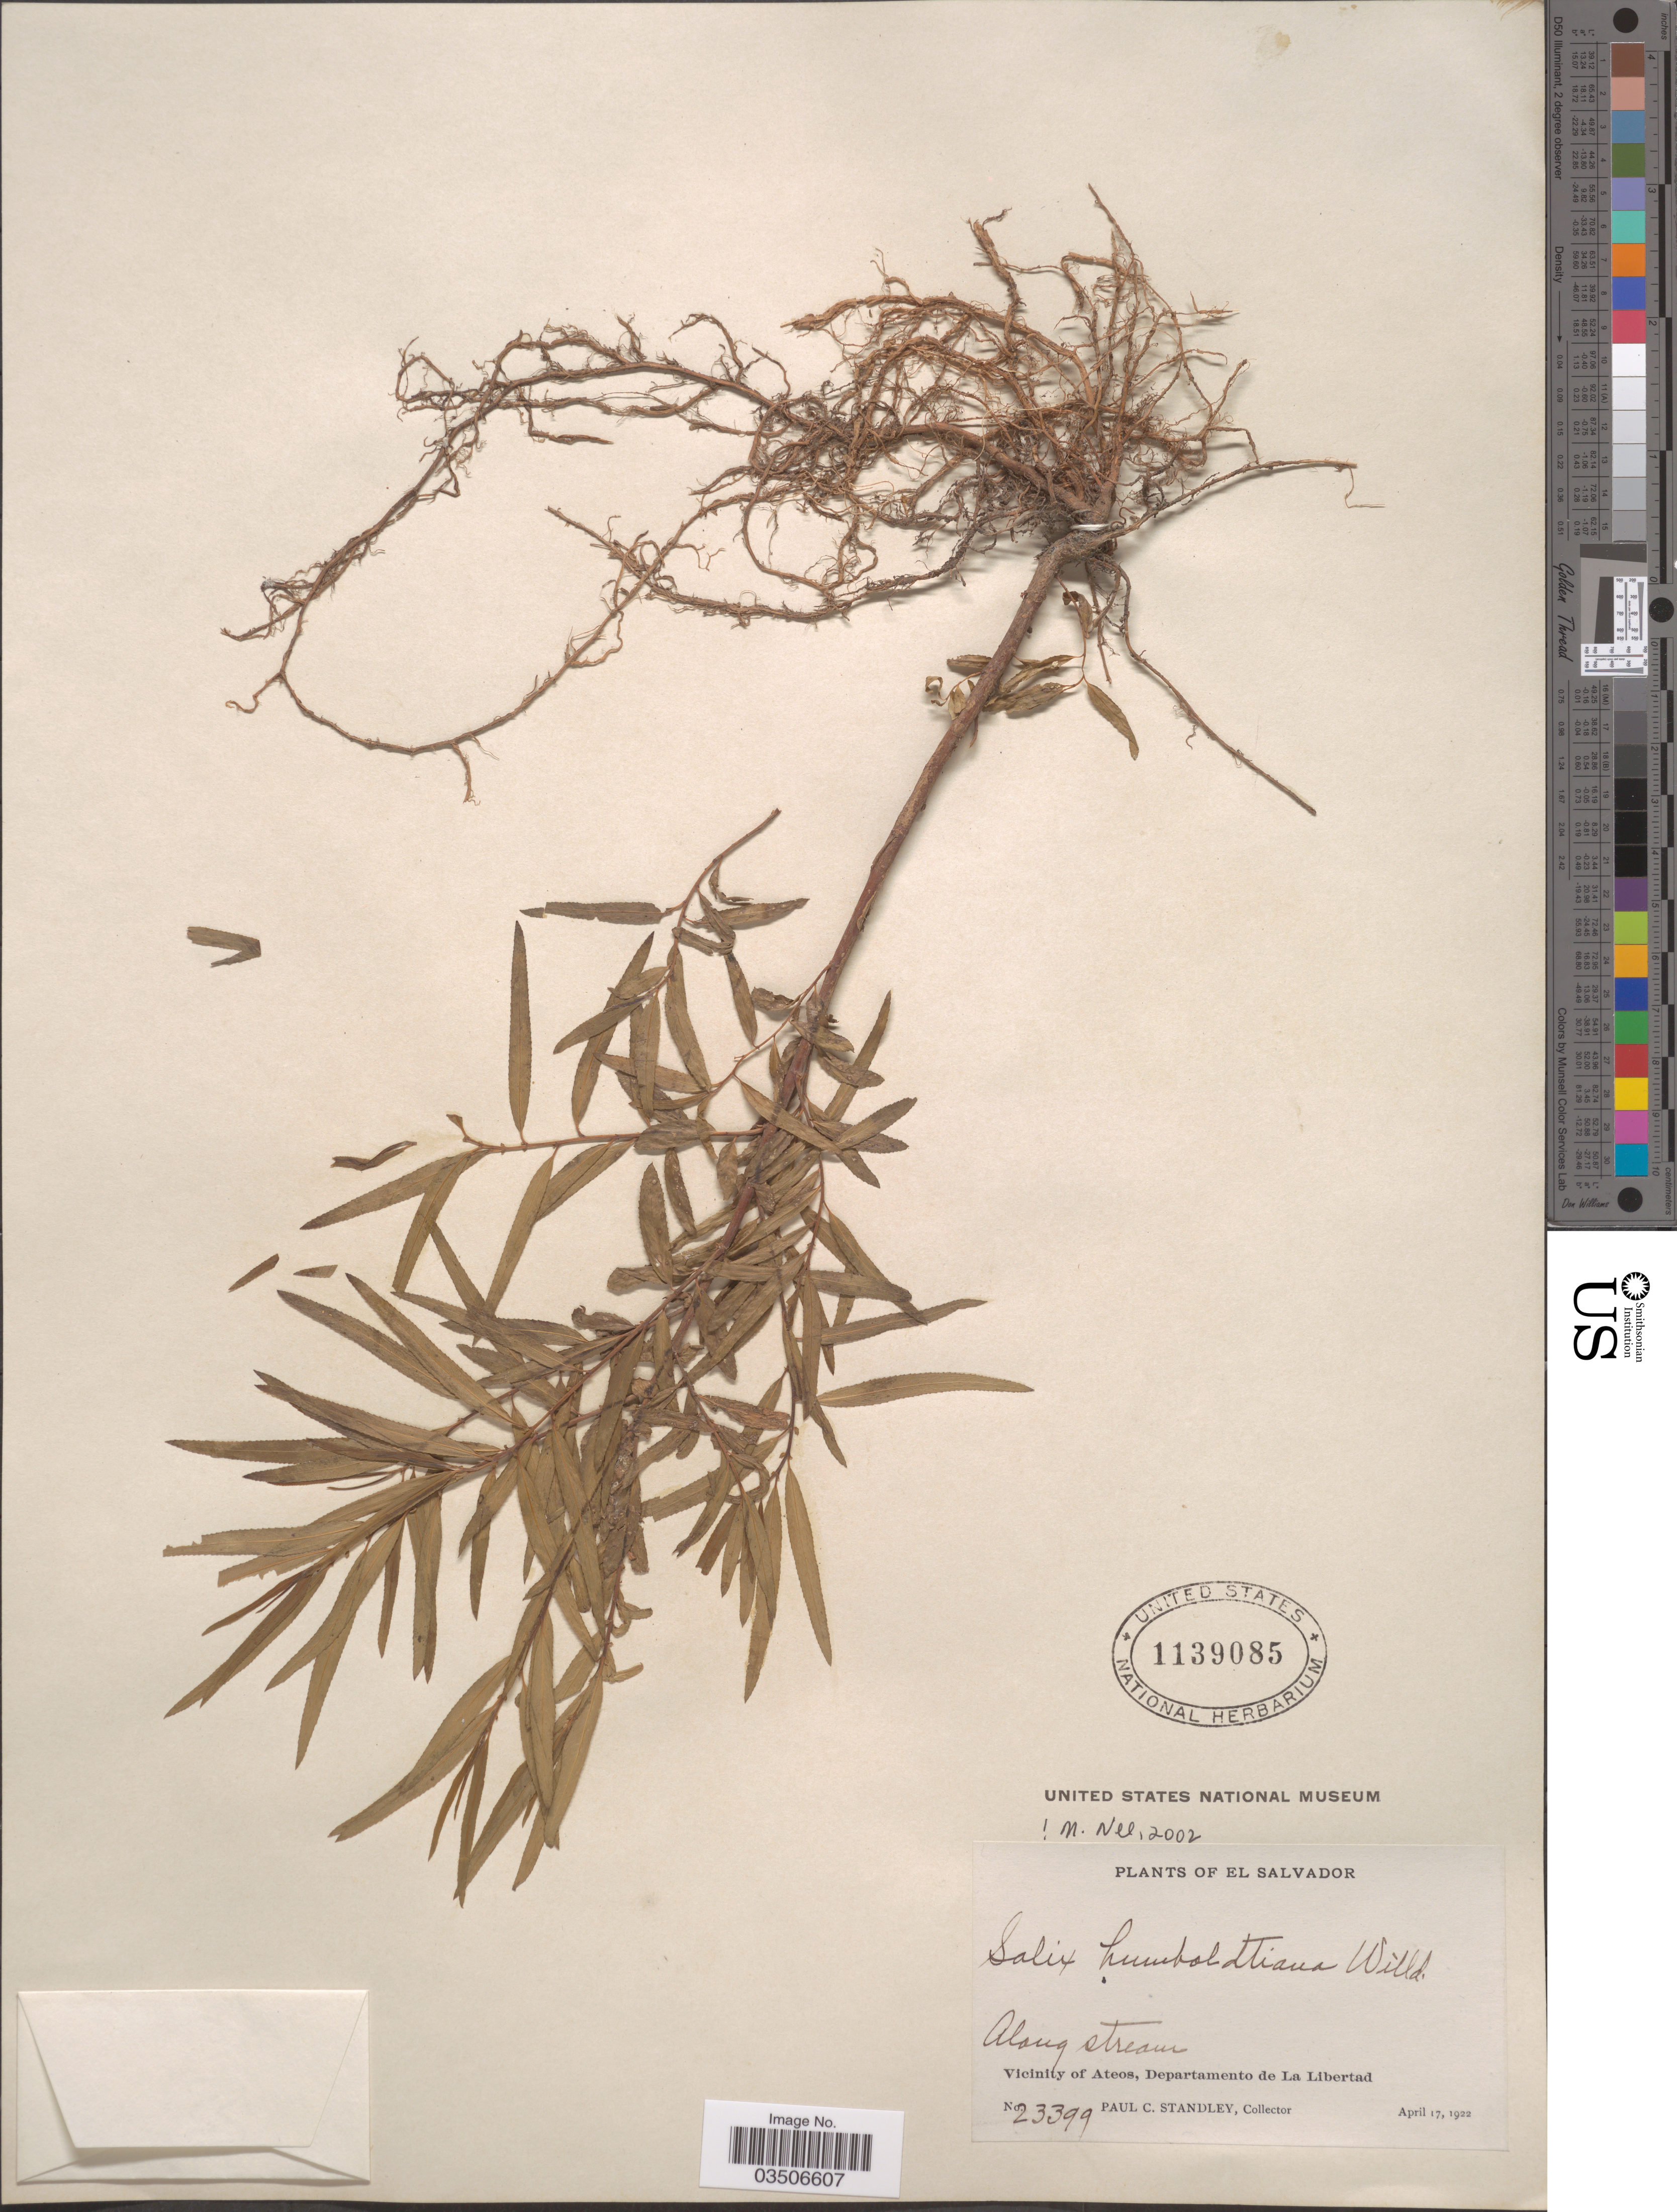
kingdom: Plantae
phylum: Tracheophyta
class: Magnoliopsida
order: Malpighiales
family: Salicaceae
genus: Salix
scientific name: Salix humboldtiana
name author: Willd.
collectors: P. C. Standley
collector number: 23399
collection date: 1922-04-17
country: El Salvador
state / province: La Libertad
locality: Along stream. Vicinity of Ateos, Departamento de La Libertad.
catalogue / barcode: US 1139085